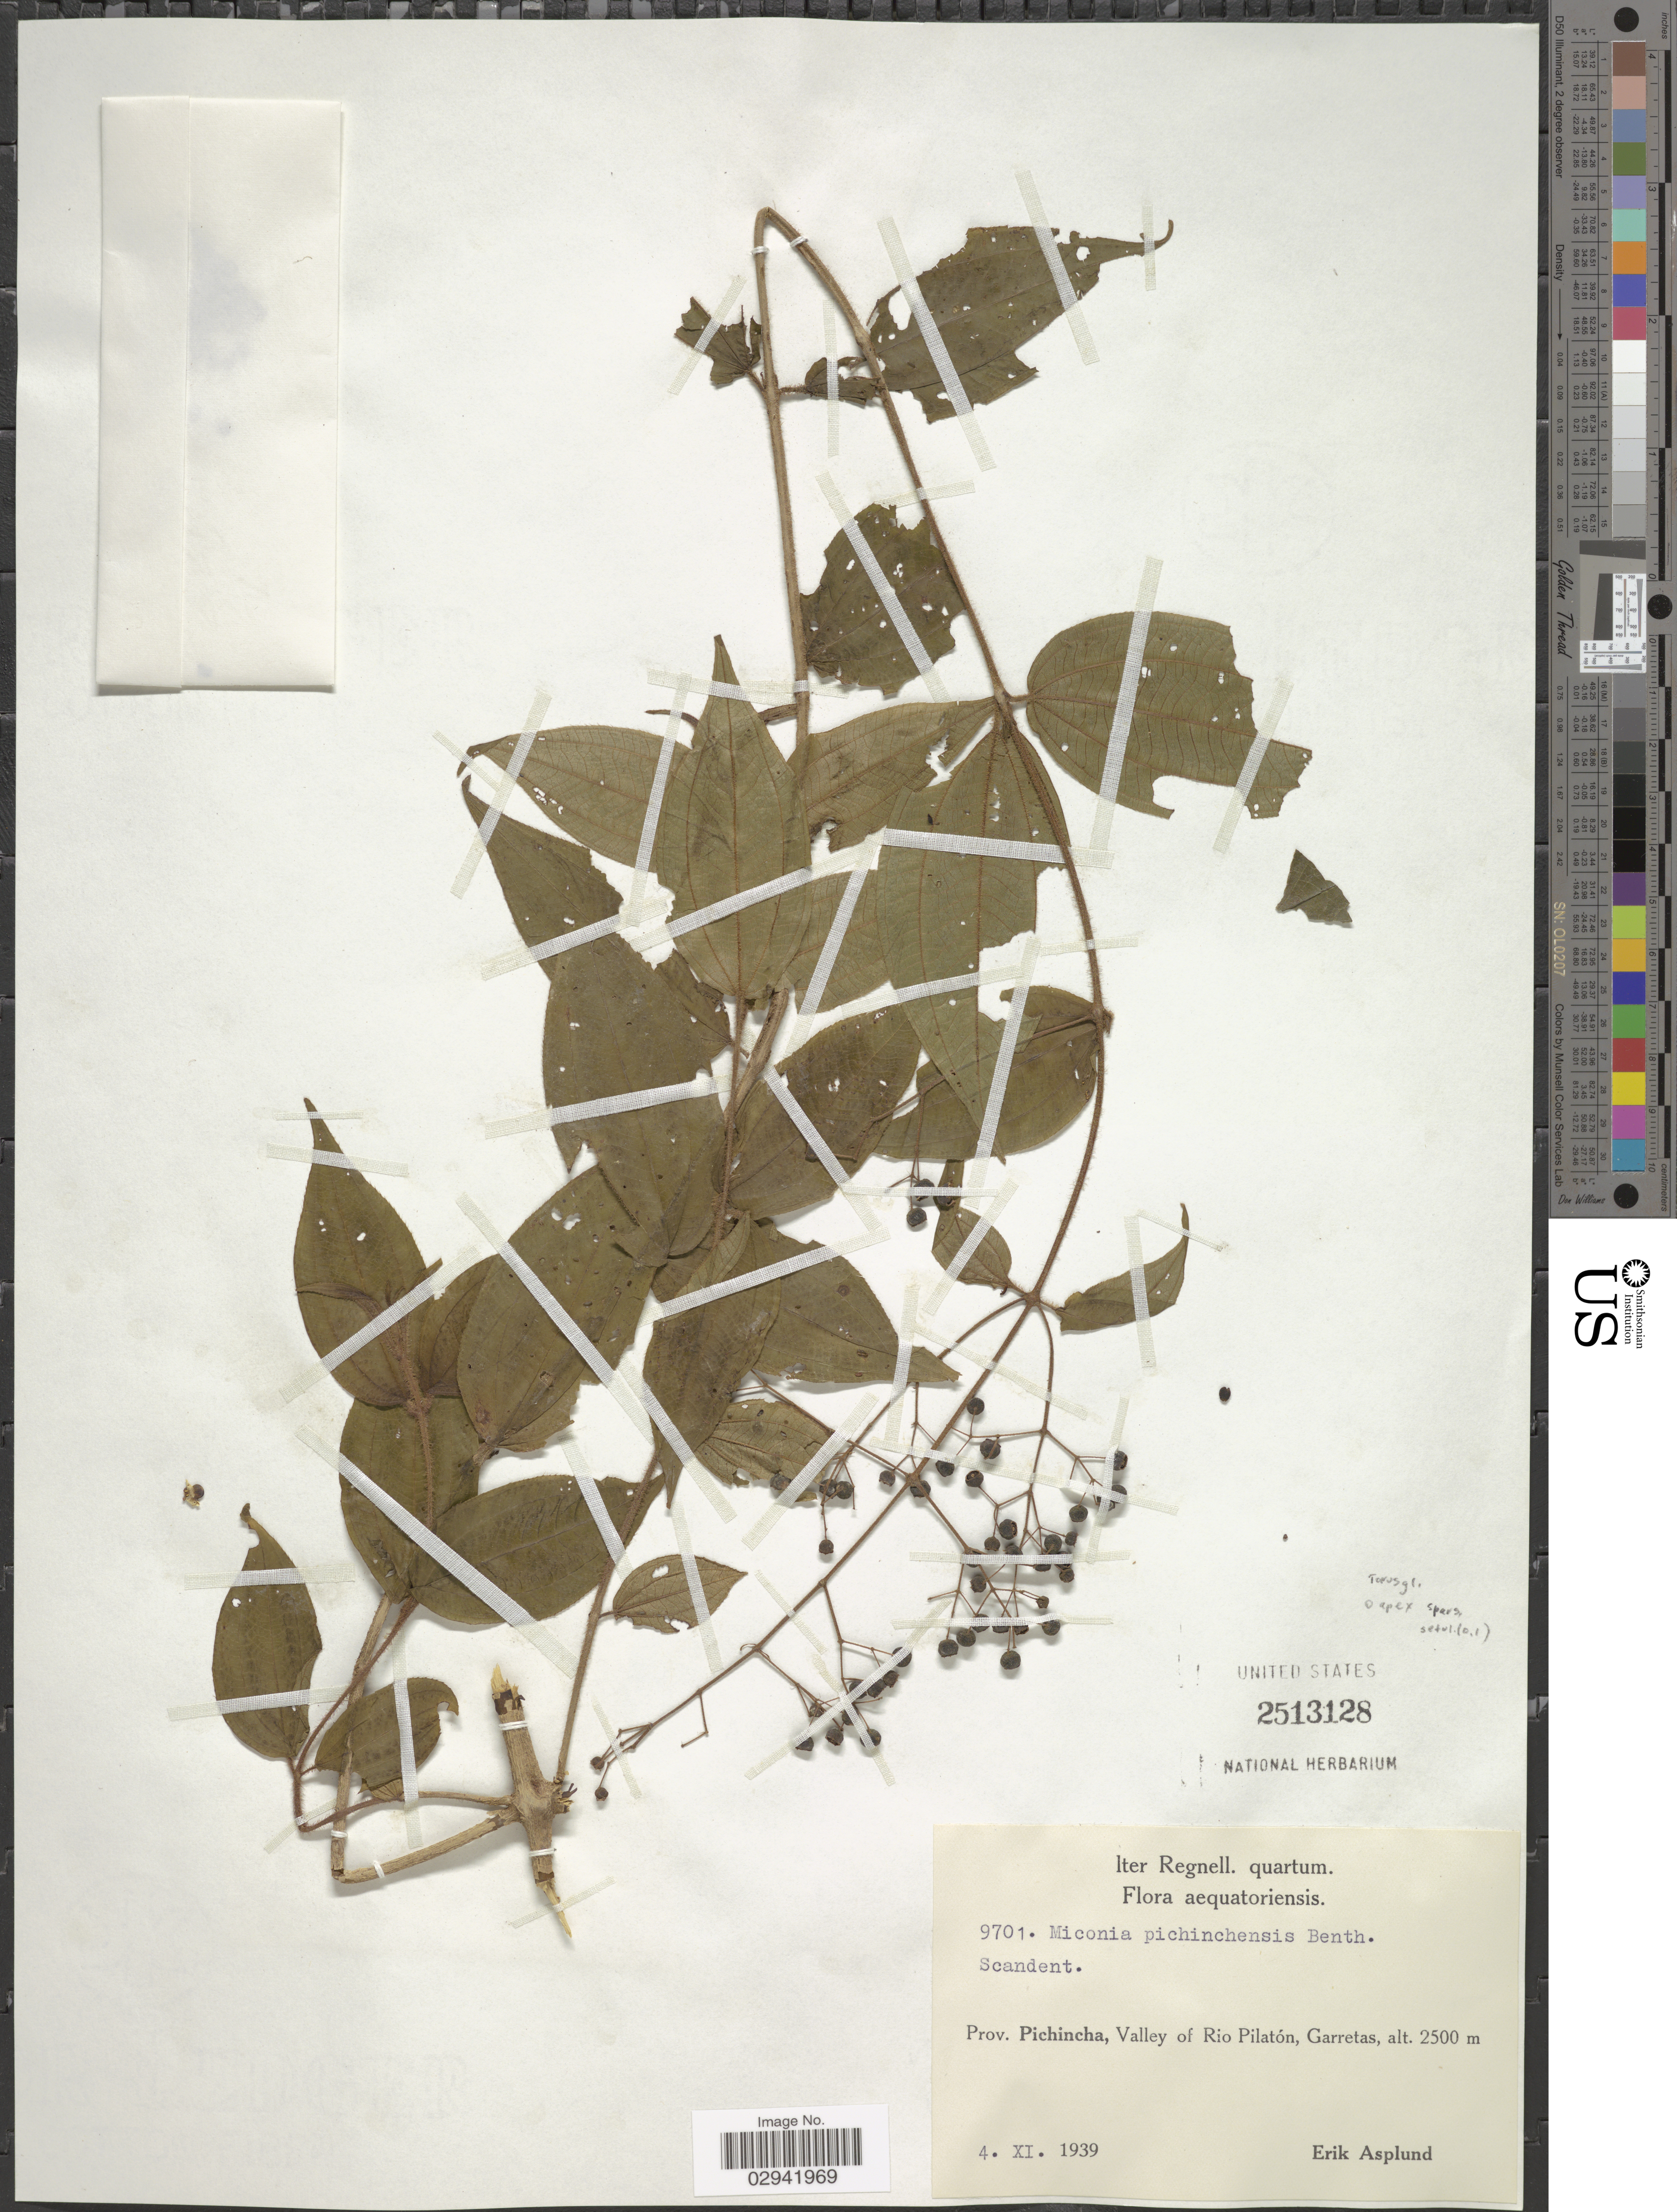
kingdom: Plantae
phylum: Tracheophyta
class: Magnoliopsida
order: Myrtales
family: Melastomataceae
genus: Miconia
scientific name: Miconia pichinchensis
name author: Benth.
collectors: E. Asplund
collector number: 9701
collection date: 1939-11-04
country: Ecuador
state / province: Pichincha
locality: Valley of Rio Pilatón, Garretas.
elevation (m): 2500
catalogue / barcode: US 2513128